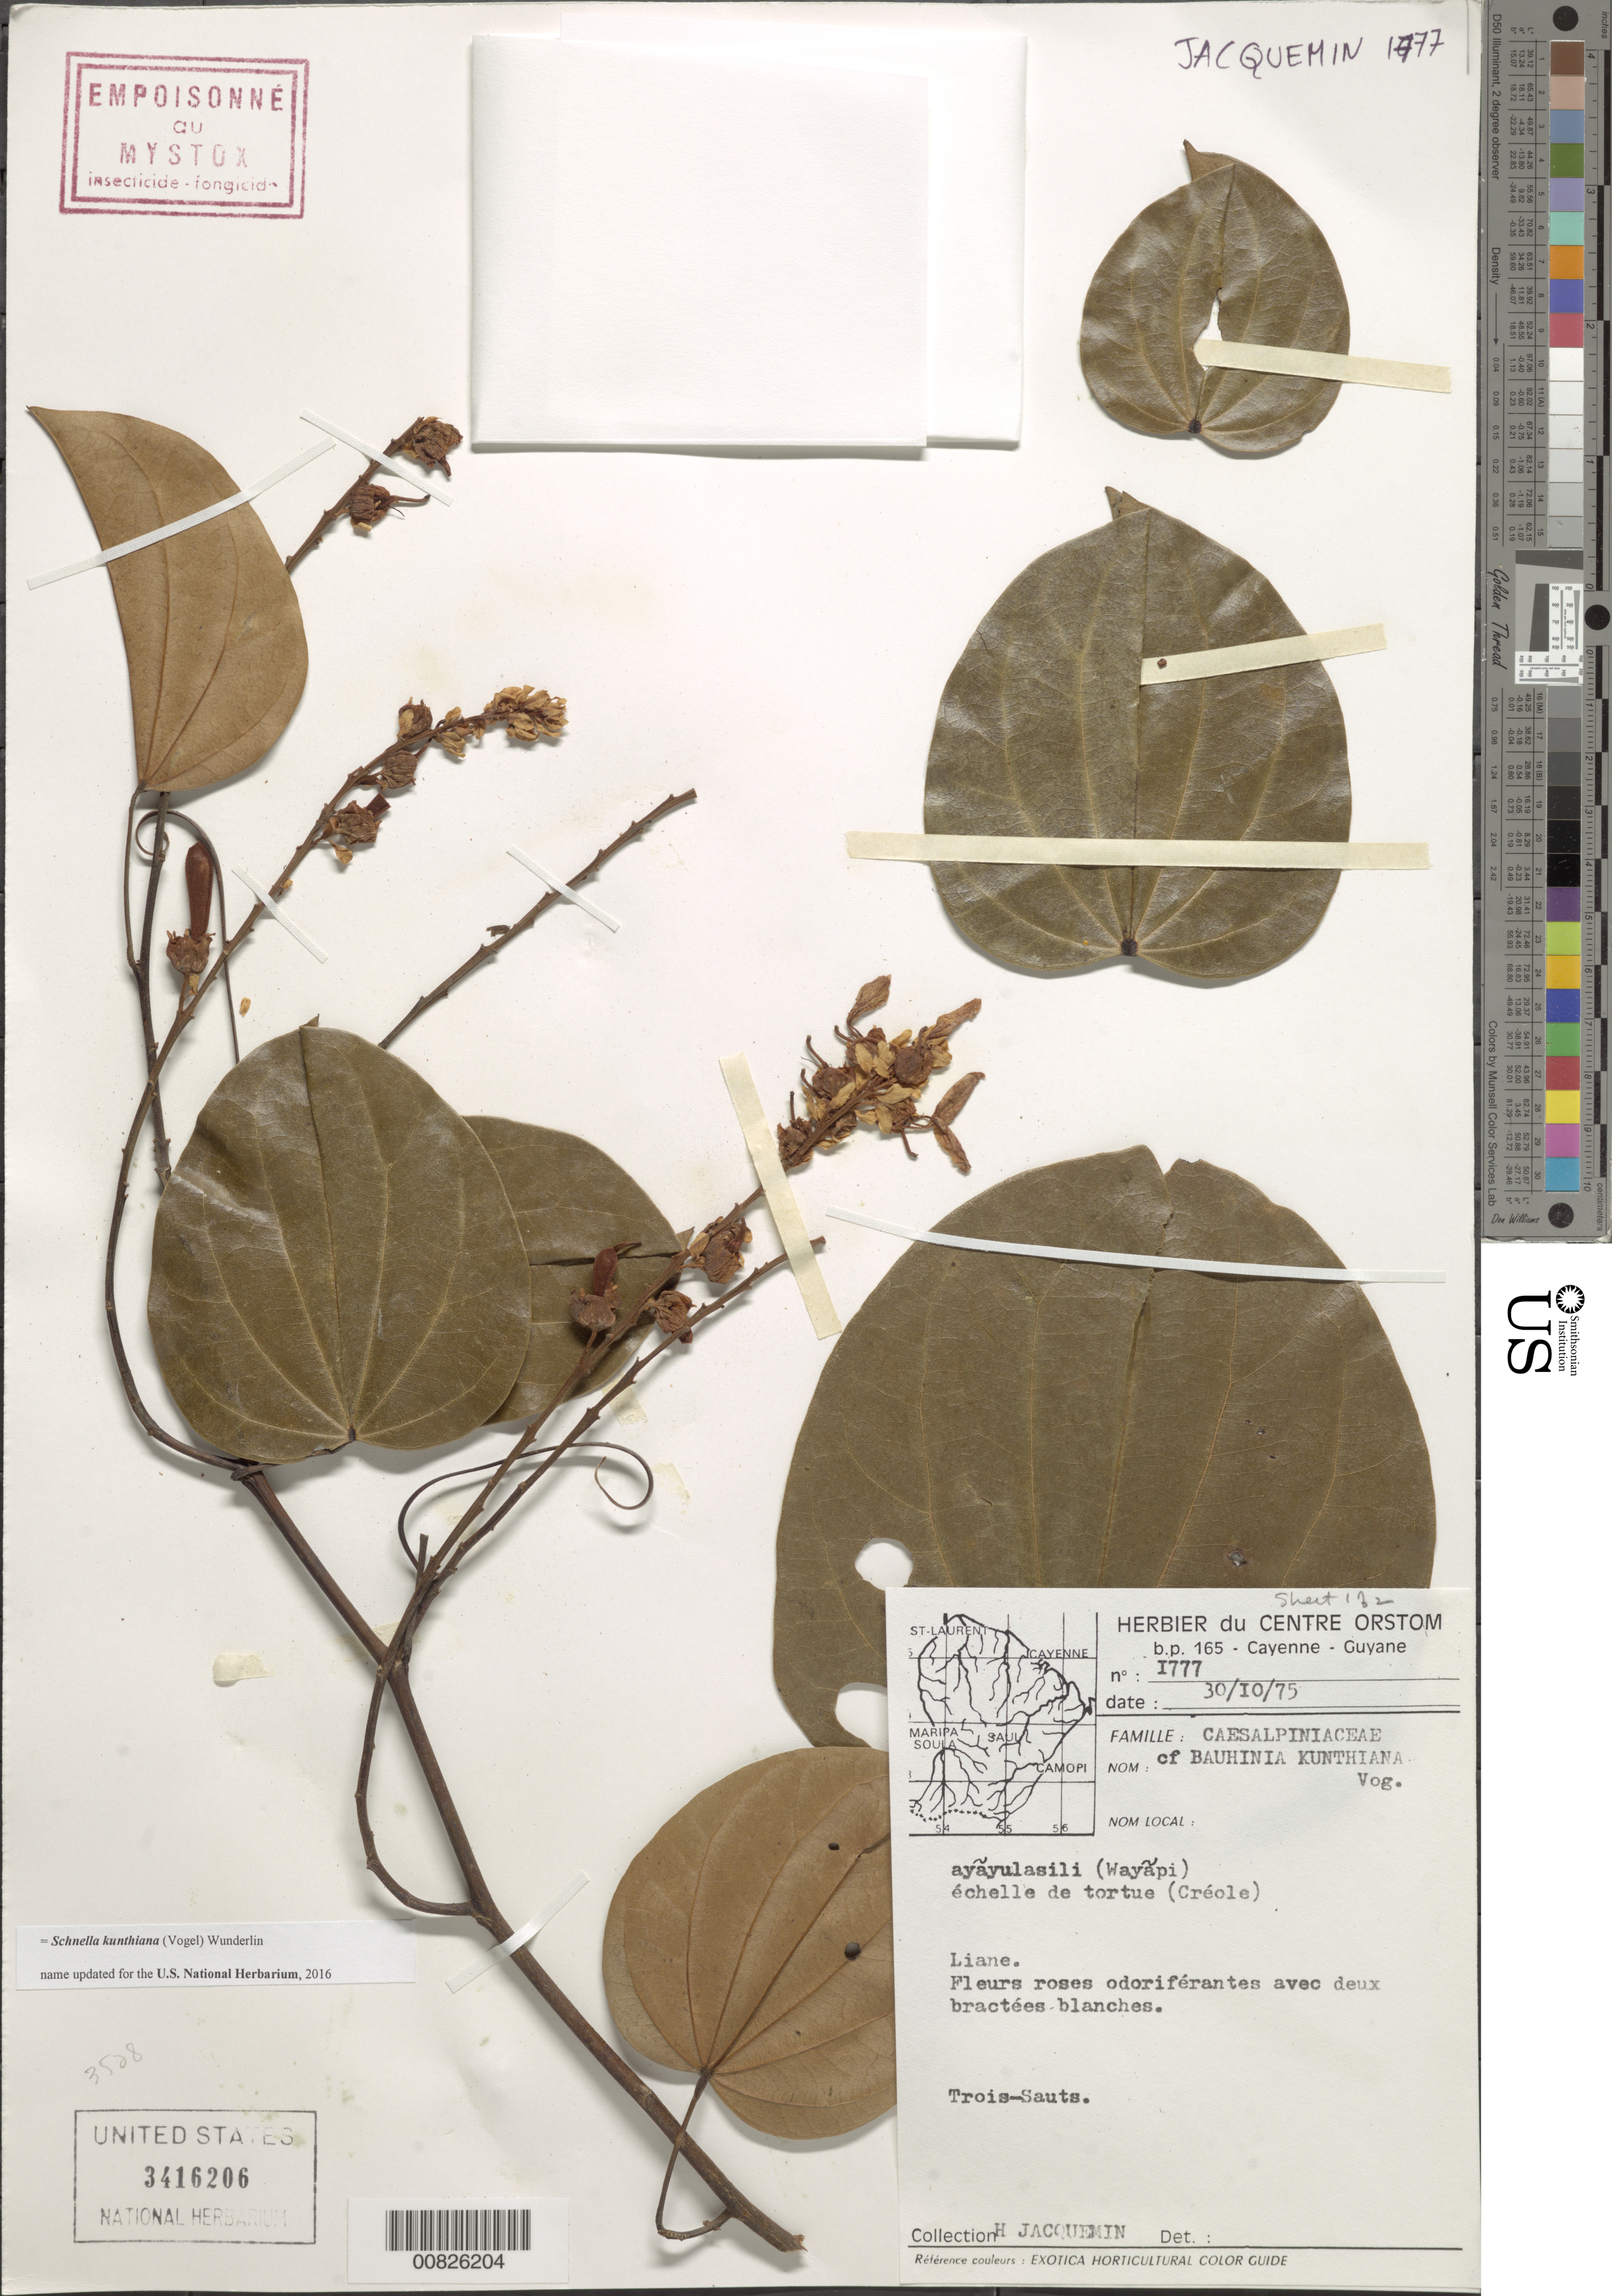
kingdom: Plantae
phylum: Tracheophyta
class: Magnoliopsida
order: Fabales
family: Fabaceae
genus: Schnella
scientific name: Schnella kunthiana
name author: (Vogel) Wunderlin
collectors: H. Jacquemin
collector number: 1777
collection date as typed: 30-Oct-75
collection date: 1975-10-30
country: French Guiana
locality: Trois Sauts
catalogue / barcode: US 3416206